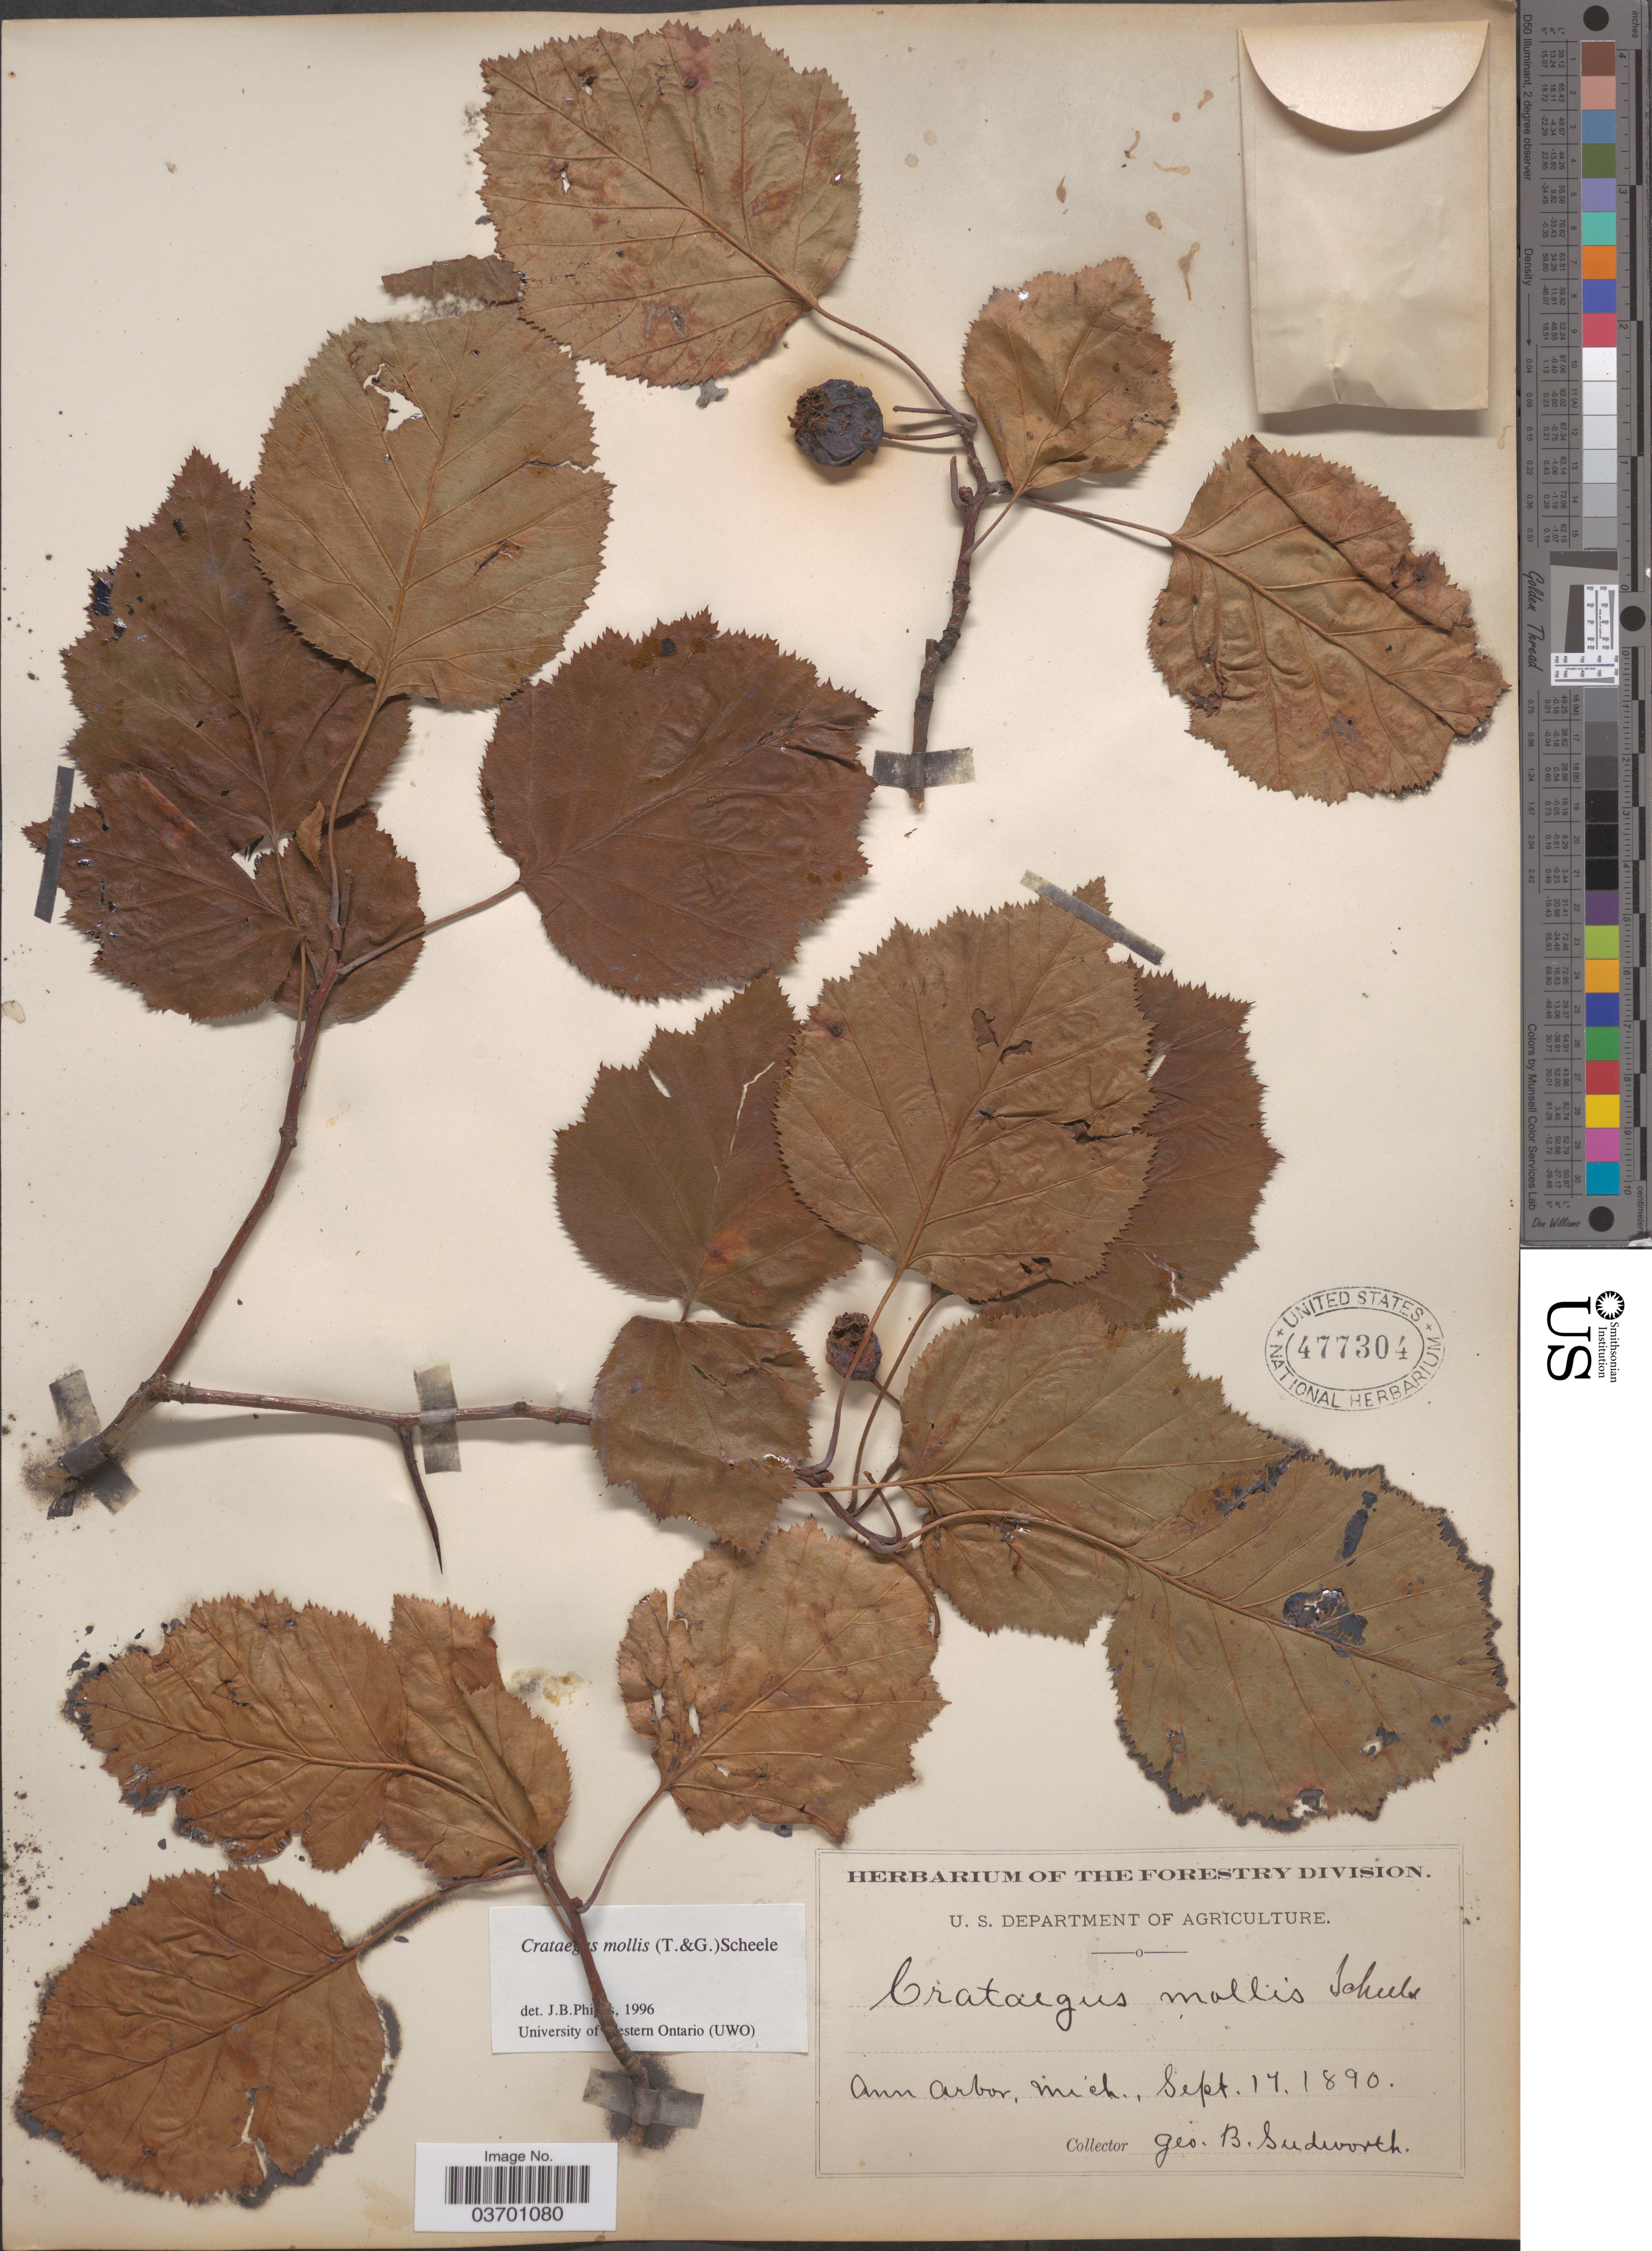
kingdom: Plantae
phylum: Tracheophyta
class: Magnoliopsida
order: Rosales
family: Rosaceae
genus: Crataegus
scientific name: Crataegus mollis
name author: (Torr. & A. Gray) Scheele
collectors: G. B. Sudworth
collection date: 1890-09-17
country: United States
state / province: Michigan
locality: Ann Arbor.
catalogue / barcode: US 477304